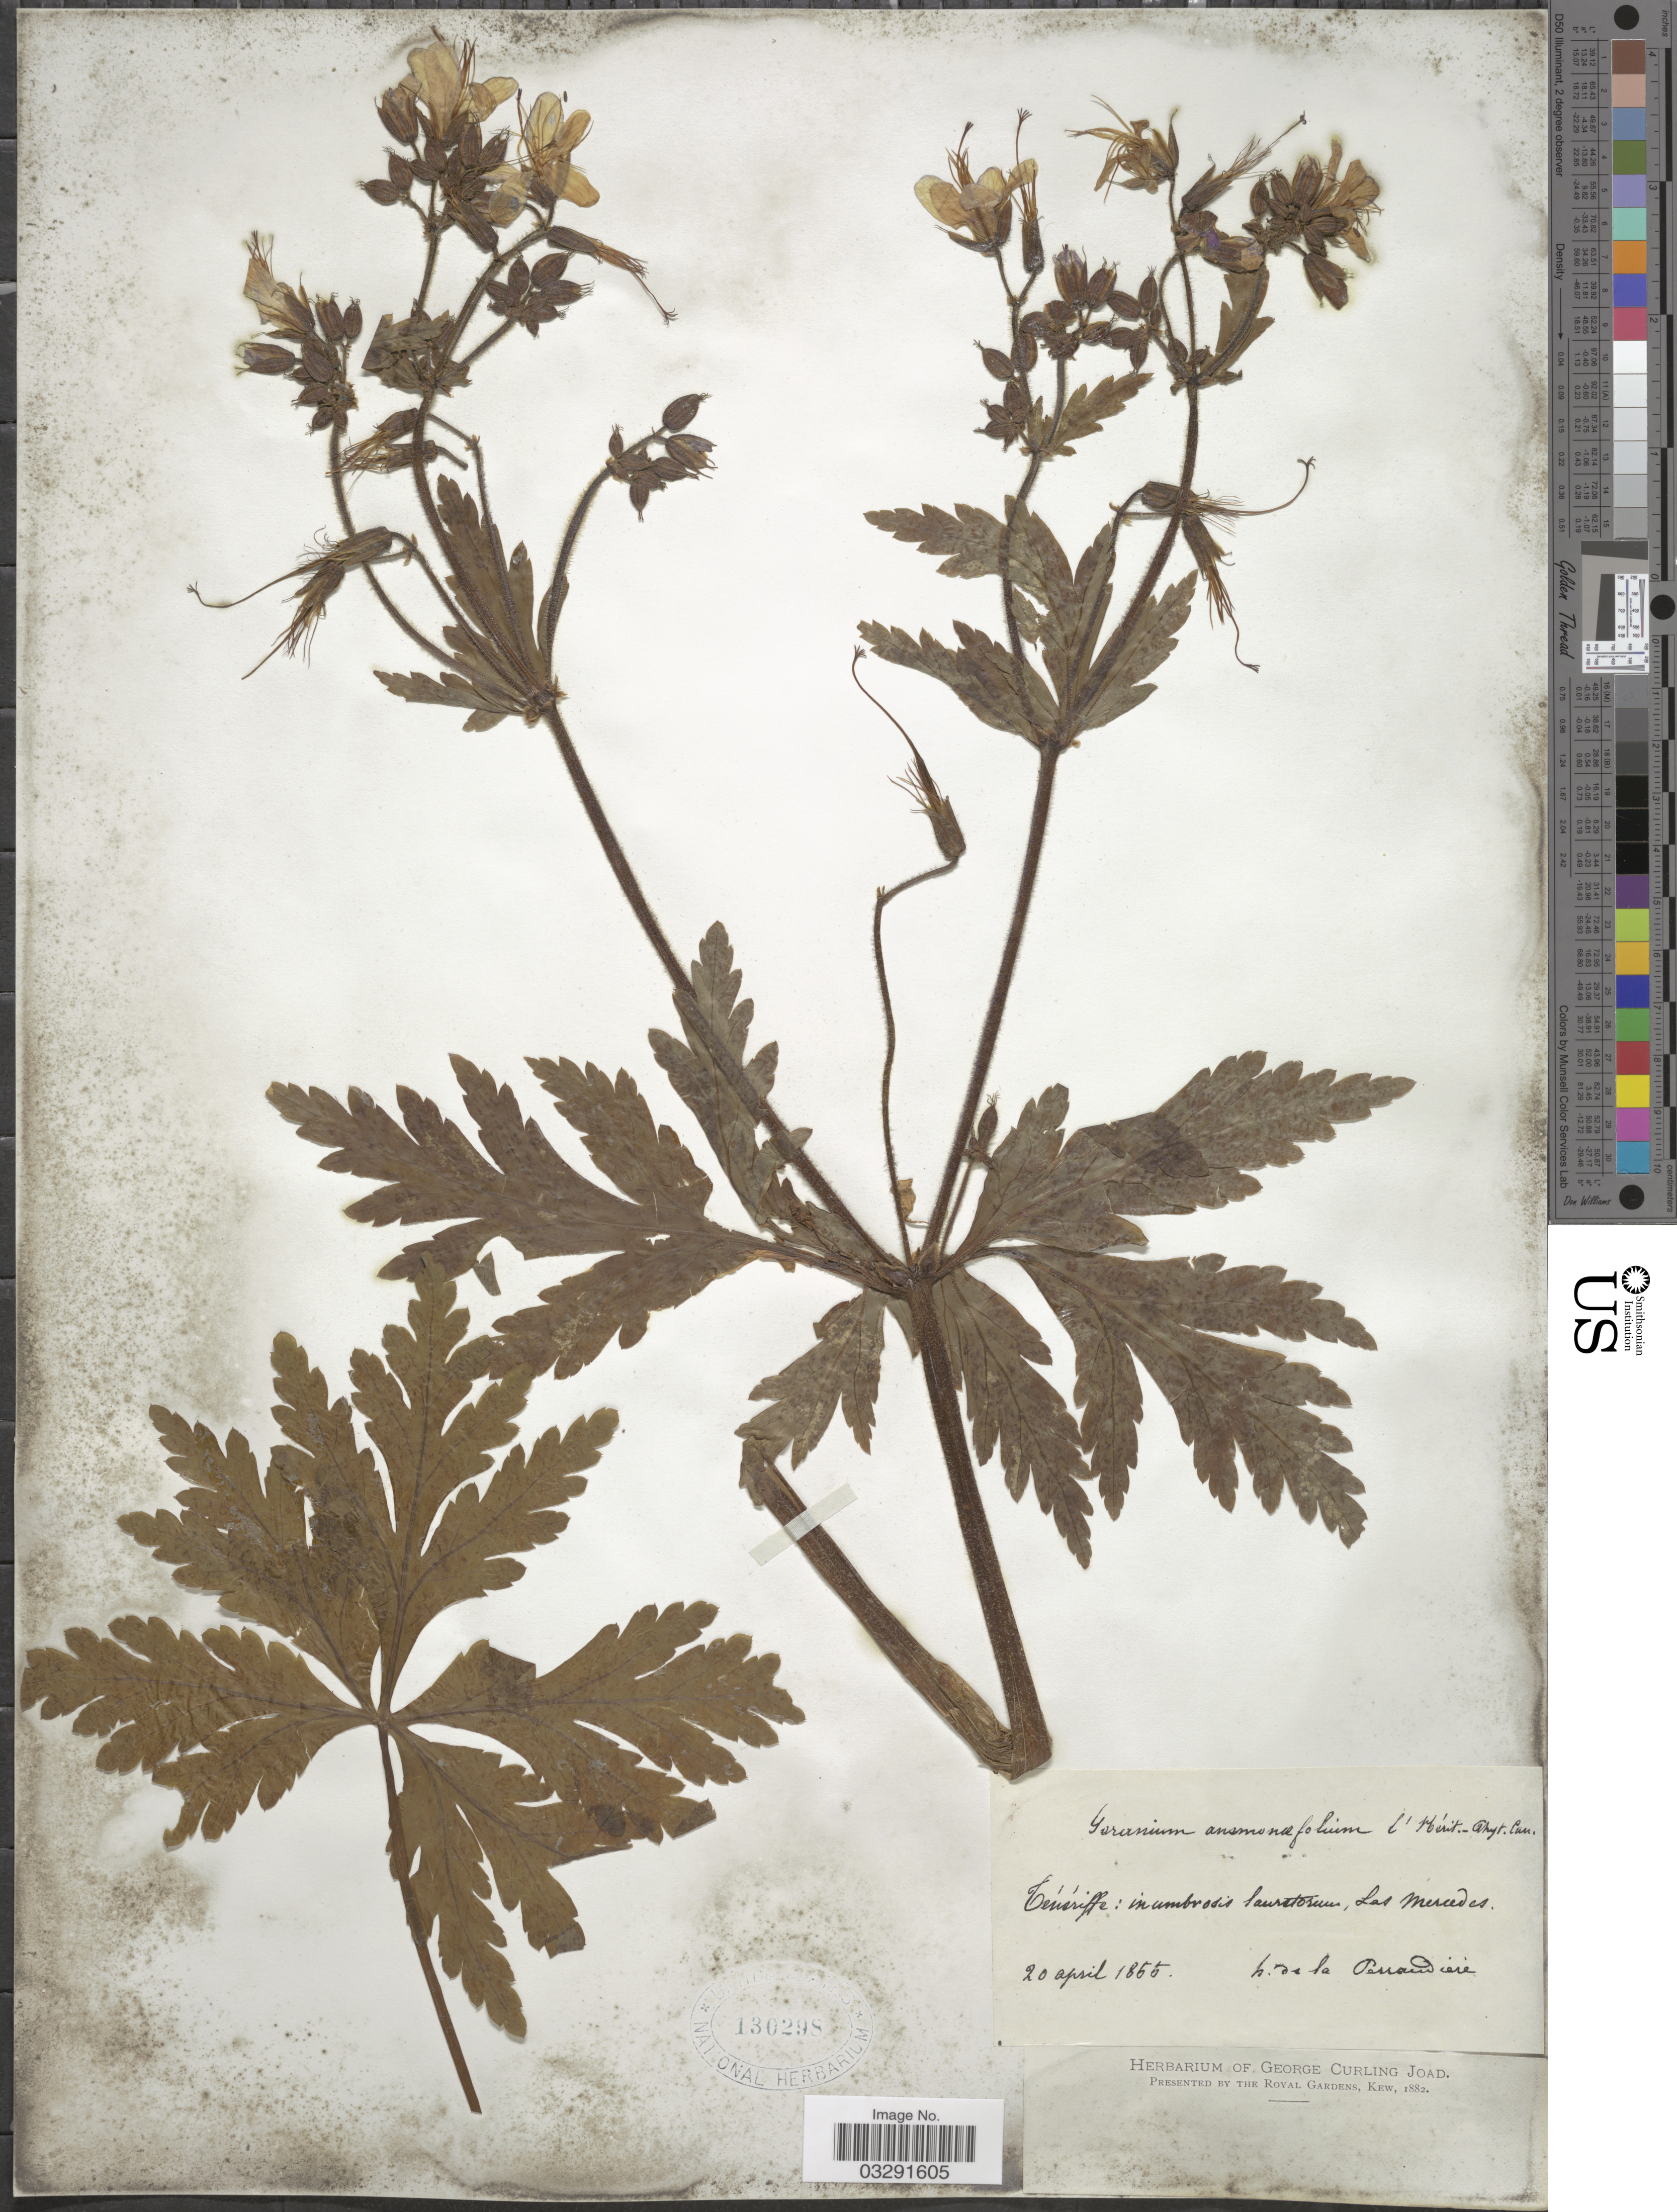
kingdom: Plantae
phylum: Tracheophyta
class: Magnoliopsida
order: Geraniales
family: Geraniaceae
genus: Geranium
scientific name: Geranium anemonifolium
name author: L'Hér.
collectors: H. de la Perraudière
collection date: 1855-04-20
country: Spain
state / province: Canarias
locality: Ténériffe: Las Mercedes.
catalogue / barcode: US 130298